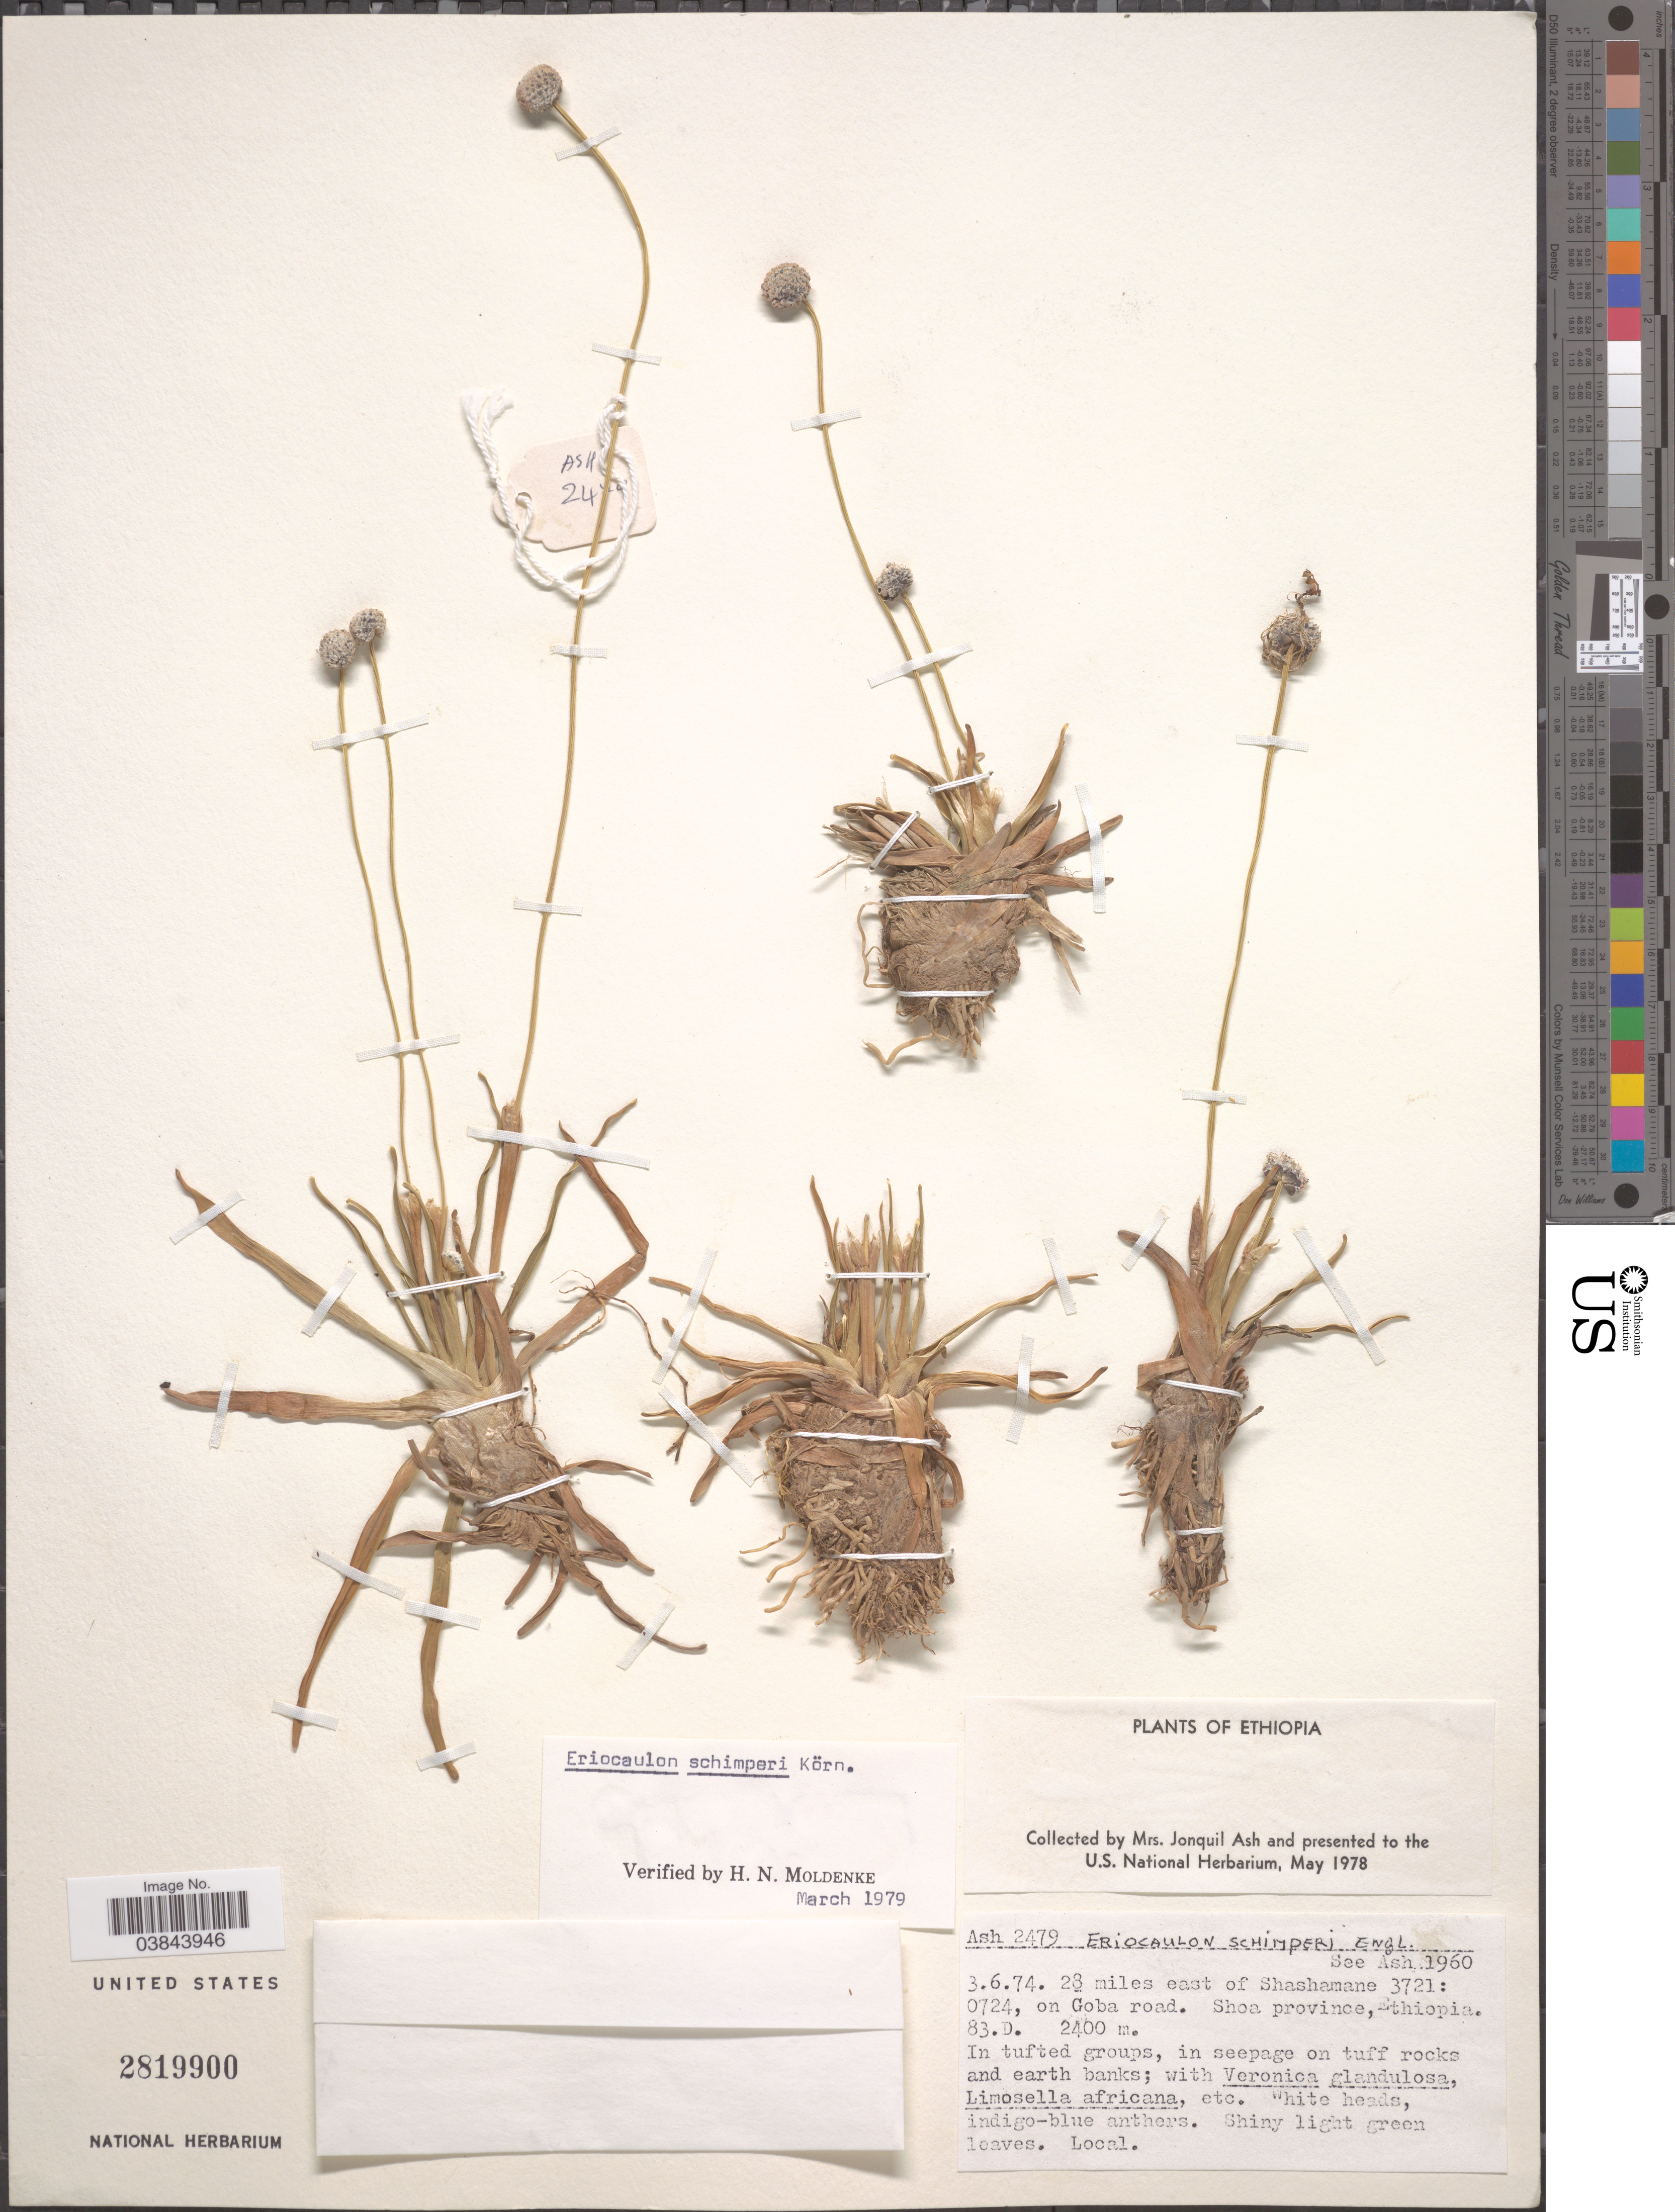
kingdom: Plantae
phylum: Tracheophyta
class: Liliopsida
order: Poales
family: Eriocaulaceae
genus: Eriocaulon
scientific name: Eriocaulon schimperi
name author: Körn. ex Ruhland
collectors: J. Ash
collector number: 2479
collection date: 1974-06-03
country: Ethiopia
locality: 28 miles east of Shashamane 3721: 0724, on Goba road. Shoa province.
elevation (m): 2400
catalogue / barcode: US 2819900